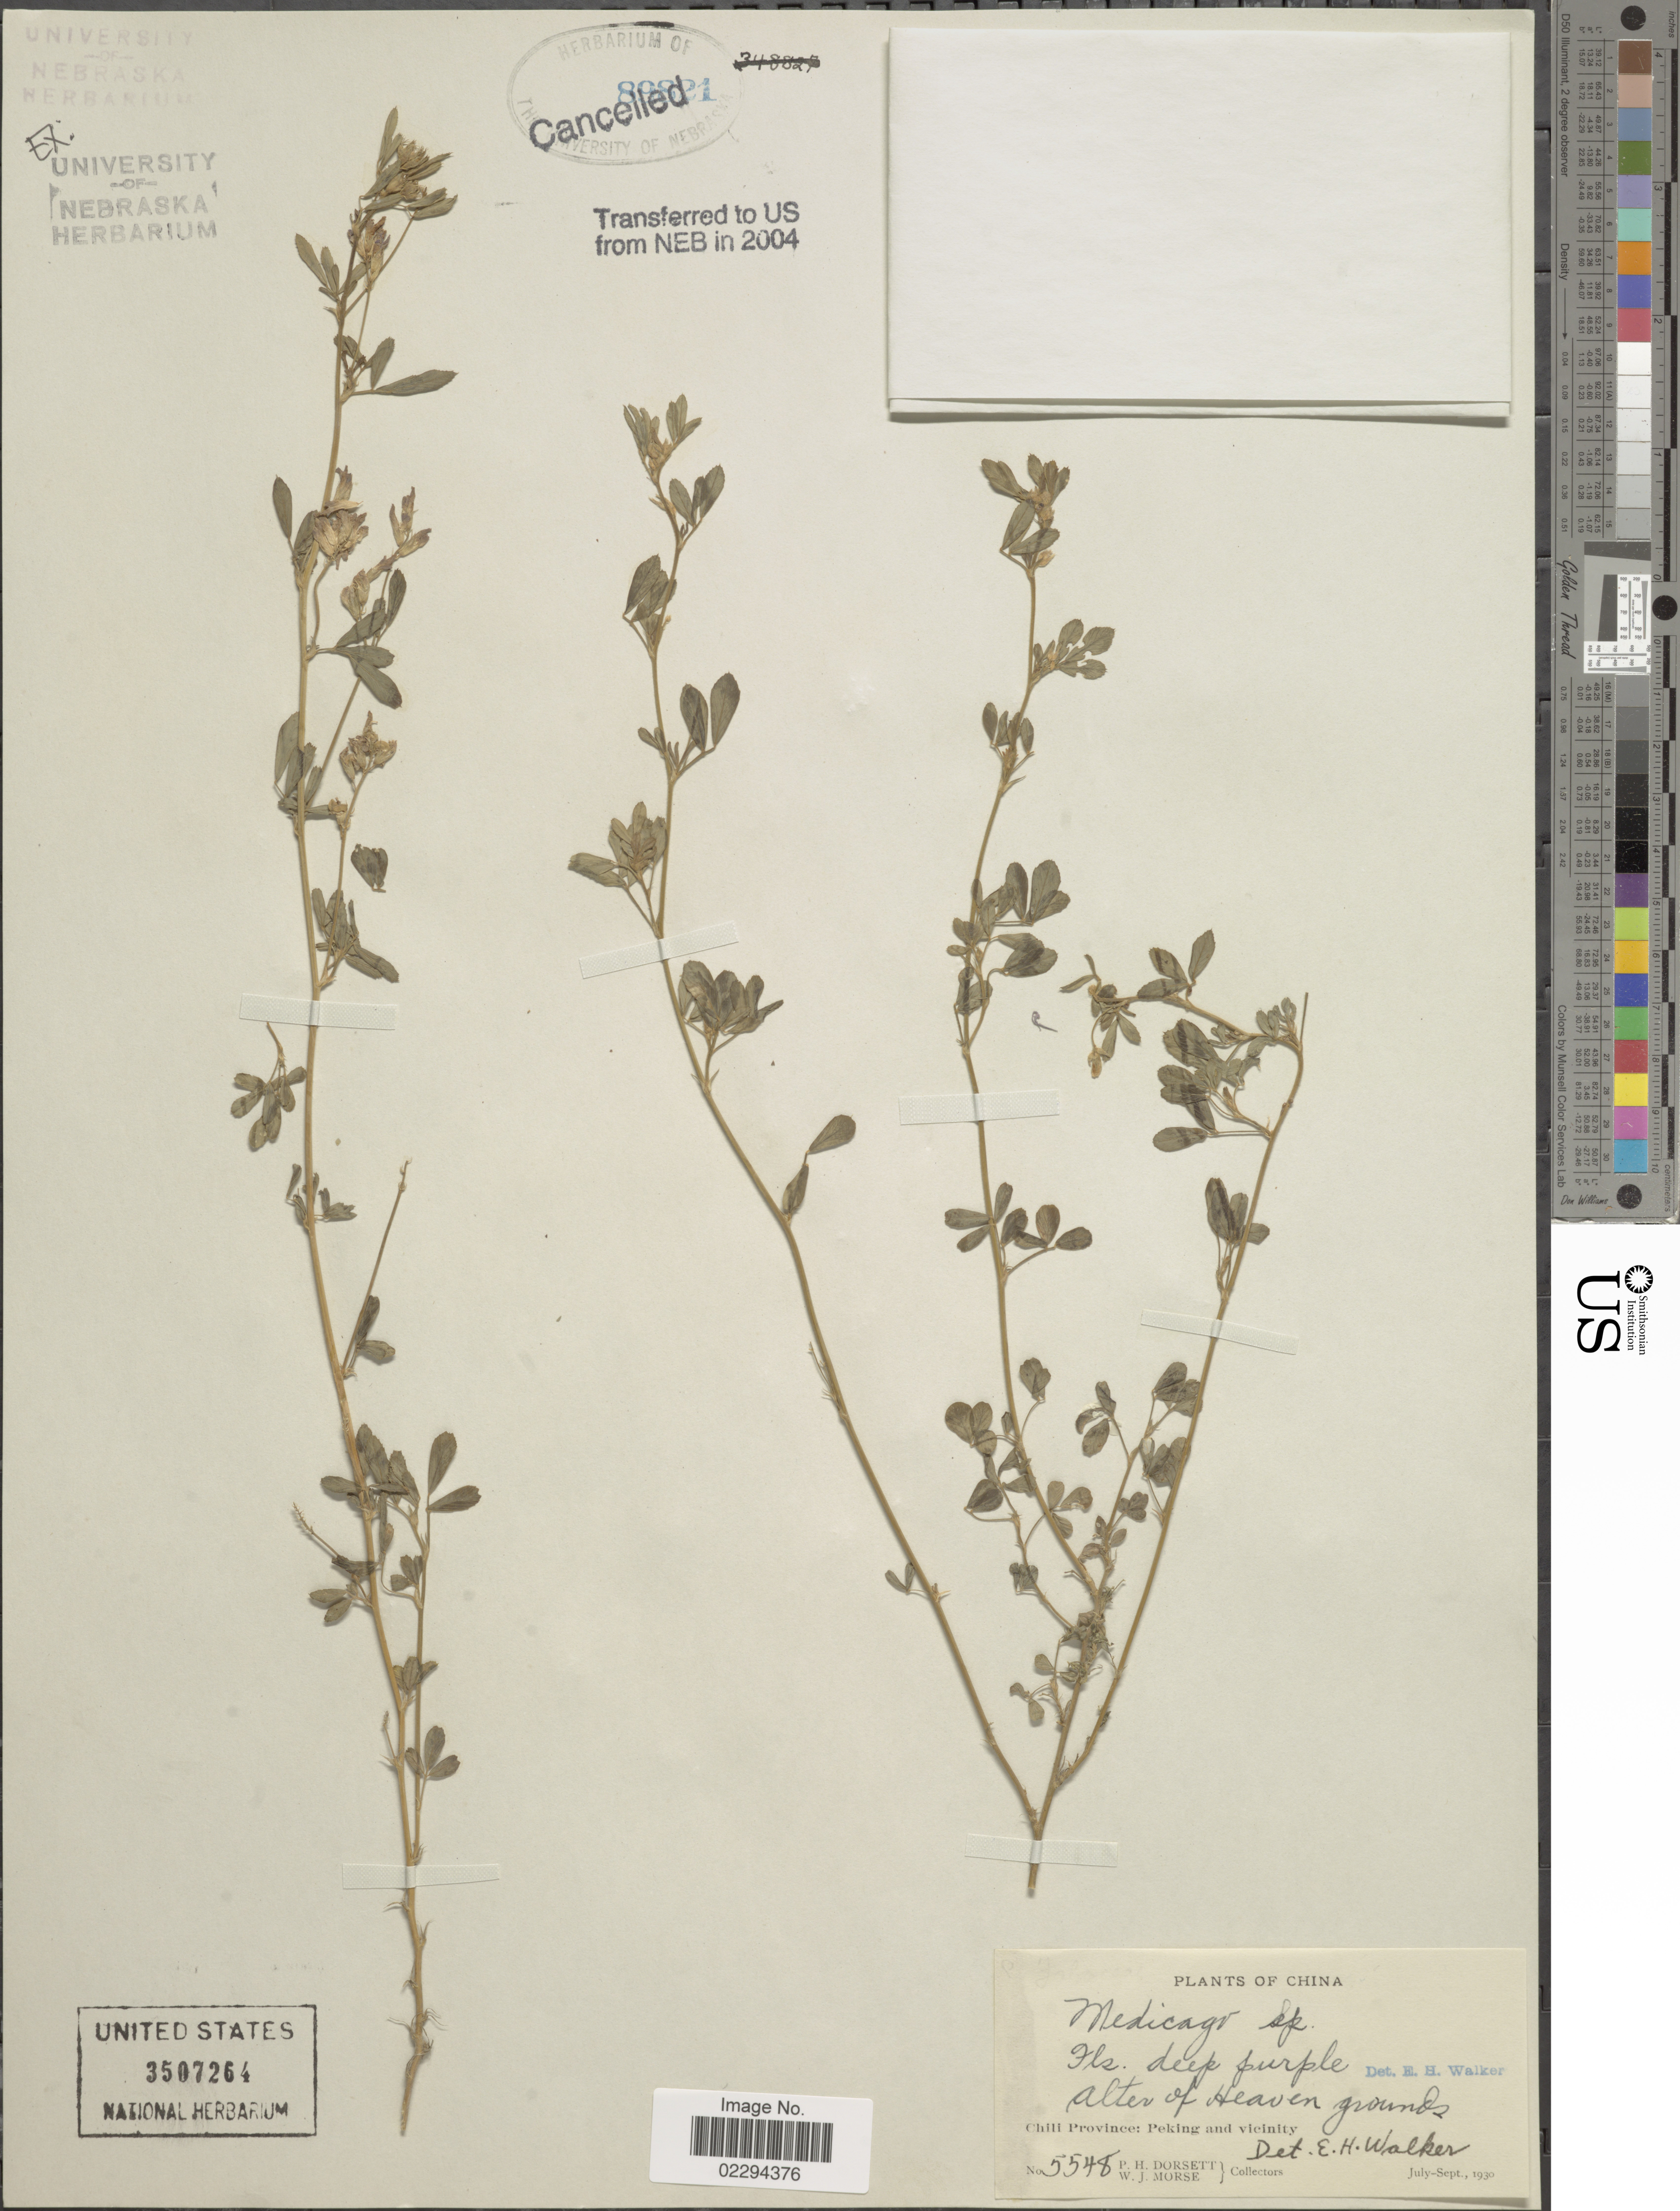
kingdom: Plantae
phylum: Tracheophyta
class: Magnoliopsida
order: Fabales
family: Fabaceae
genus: Medicago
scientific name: Medicago sp.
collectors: P. H. Dorsett & W. J. Morse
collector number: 5548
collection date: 1930-07/1930-09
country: China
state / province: Beijing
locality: Chili Province: Peking and vicinity, Alter of Heaven grounds.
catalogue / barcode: US 3507264